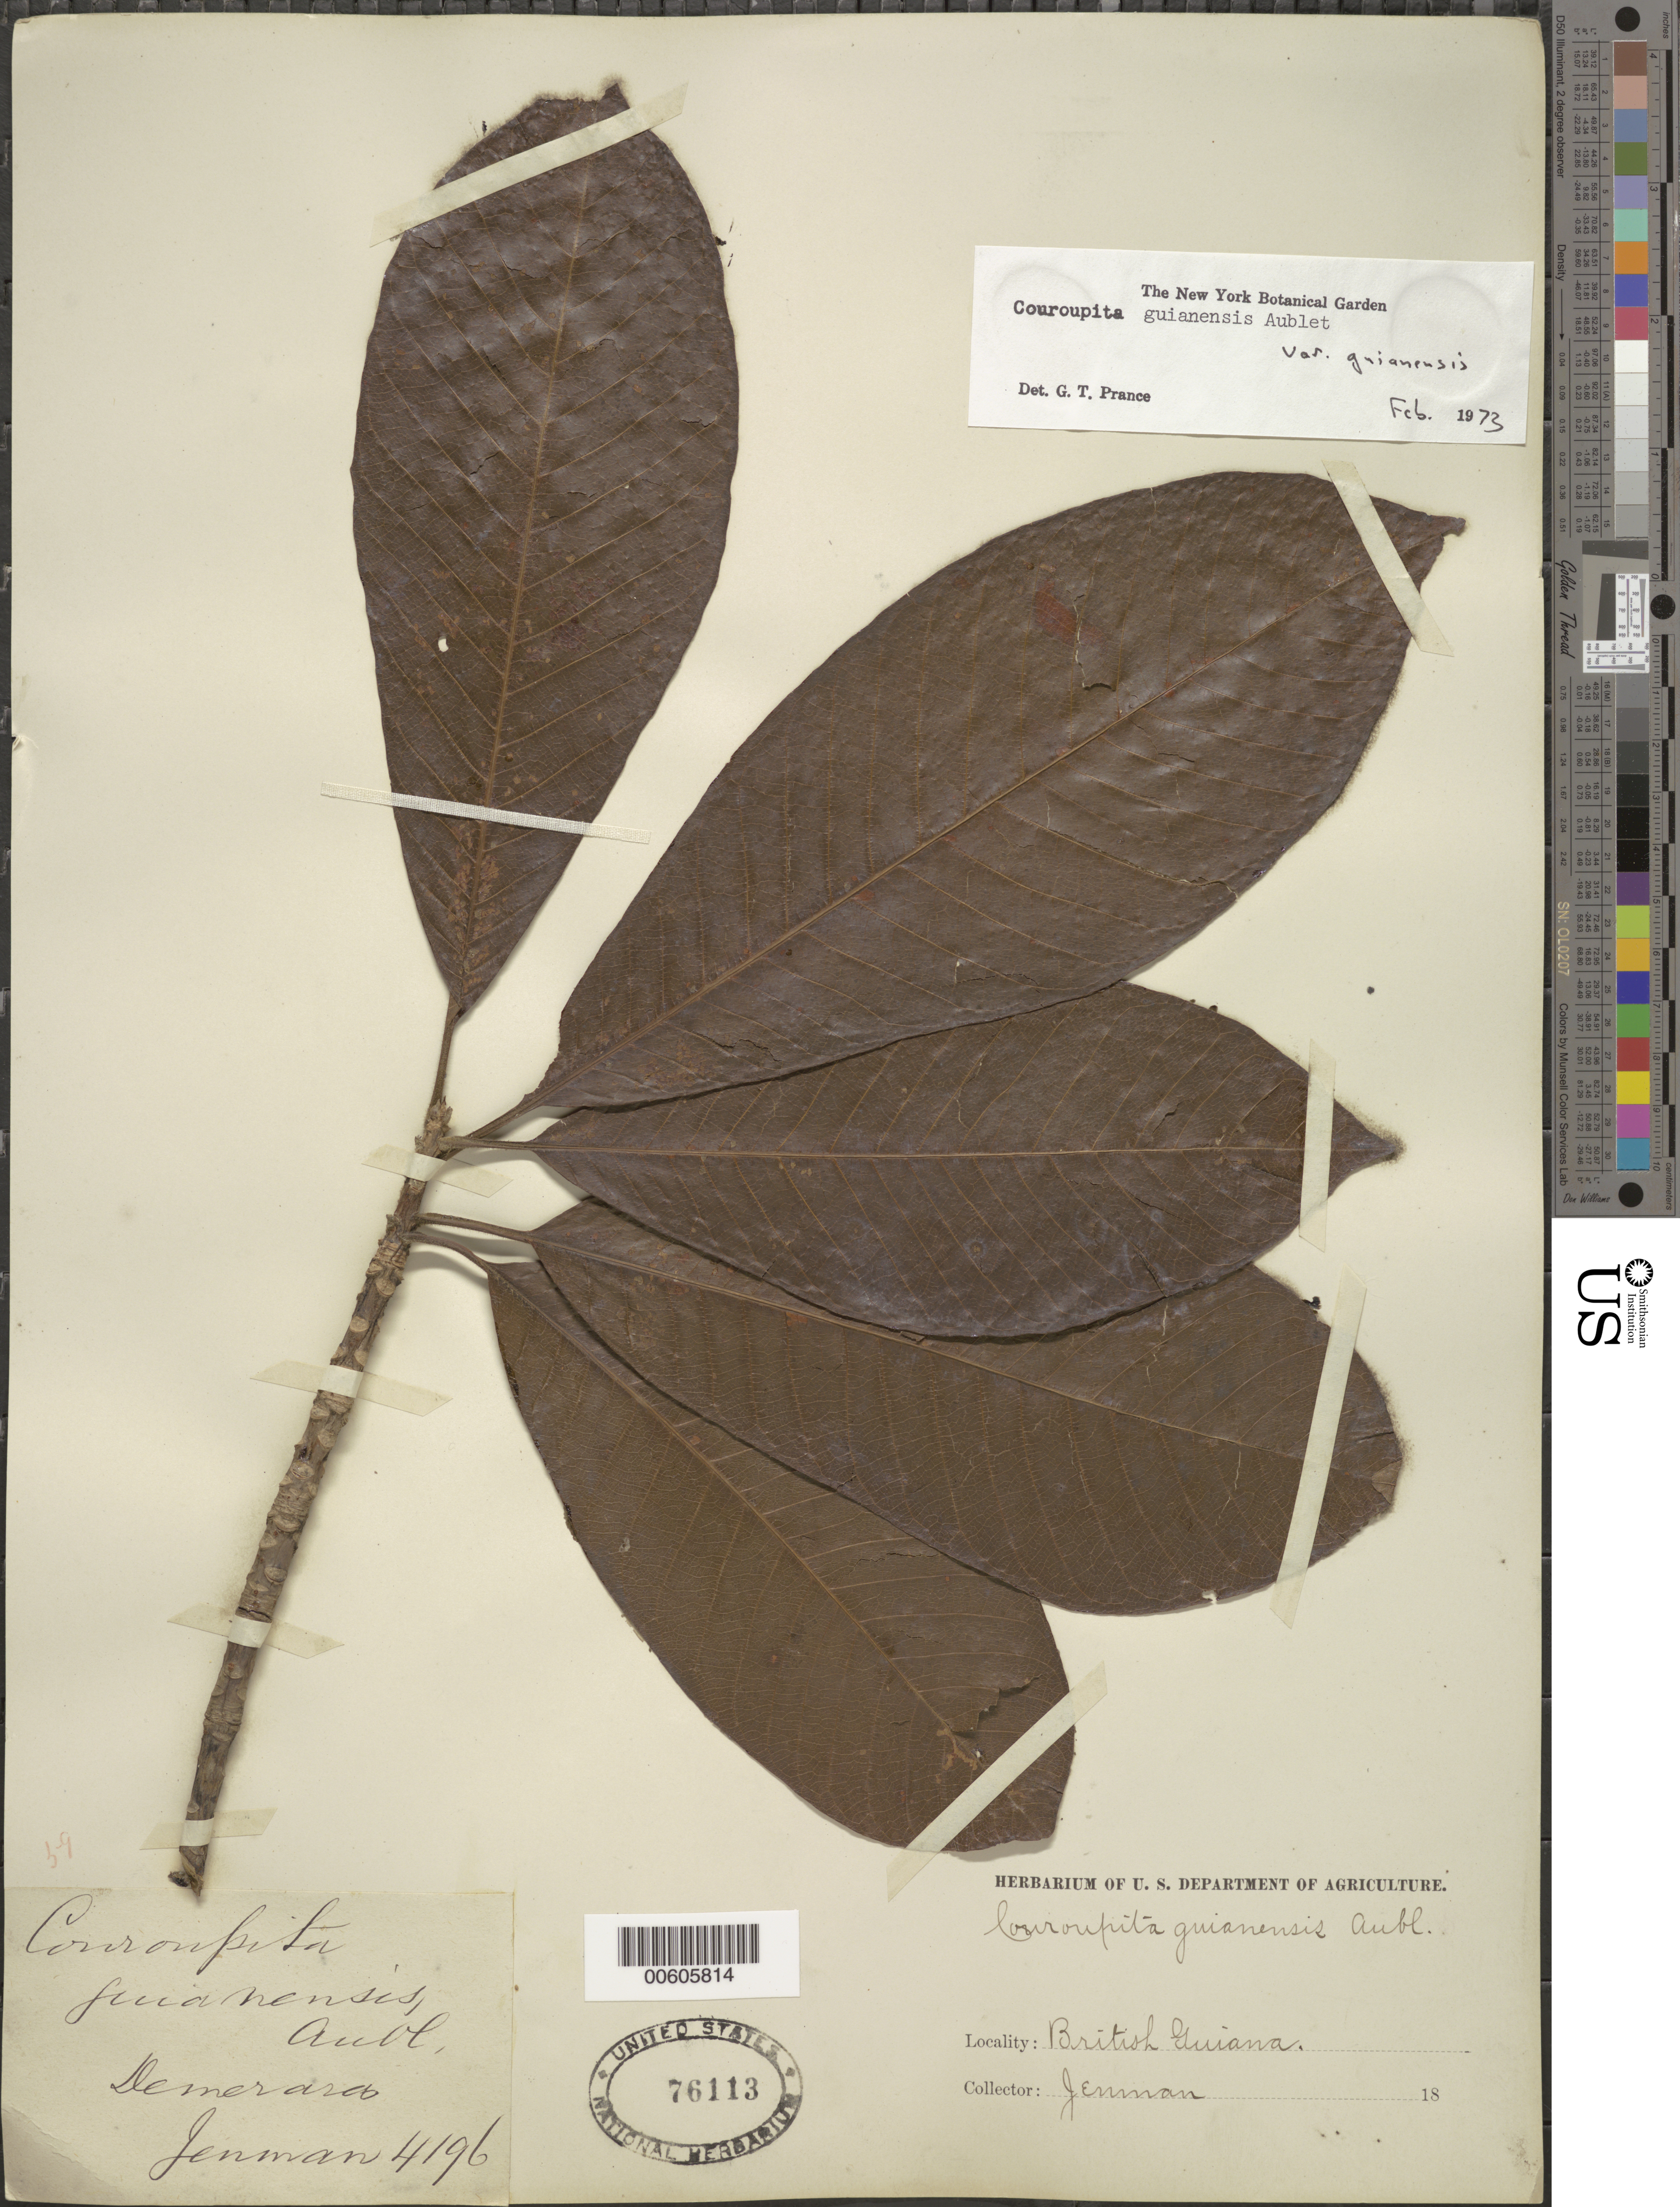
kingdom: Plantae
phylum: Tracheophyta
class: Magnoliopsida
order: Ericales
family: Lecythidaceae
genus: Couroupita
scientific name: Couroupita guianensis var. guianensis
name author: Aubl.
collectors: G. S. Jenman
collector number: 4196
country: Guyana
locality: Demerara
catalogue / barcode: US 76113